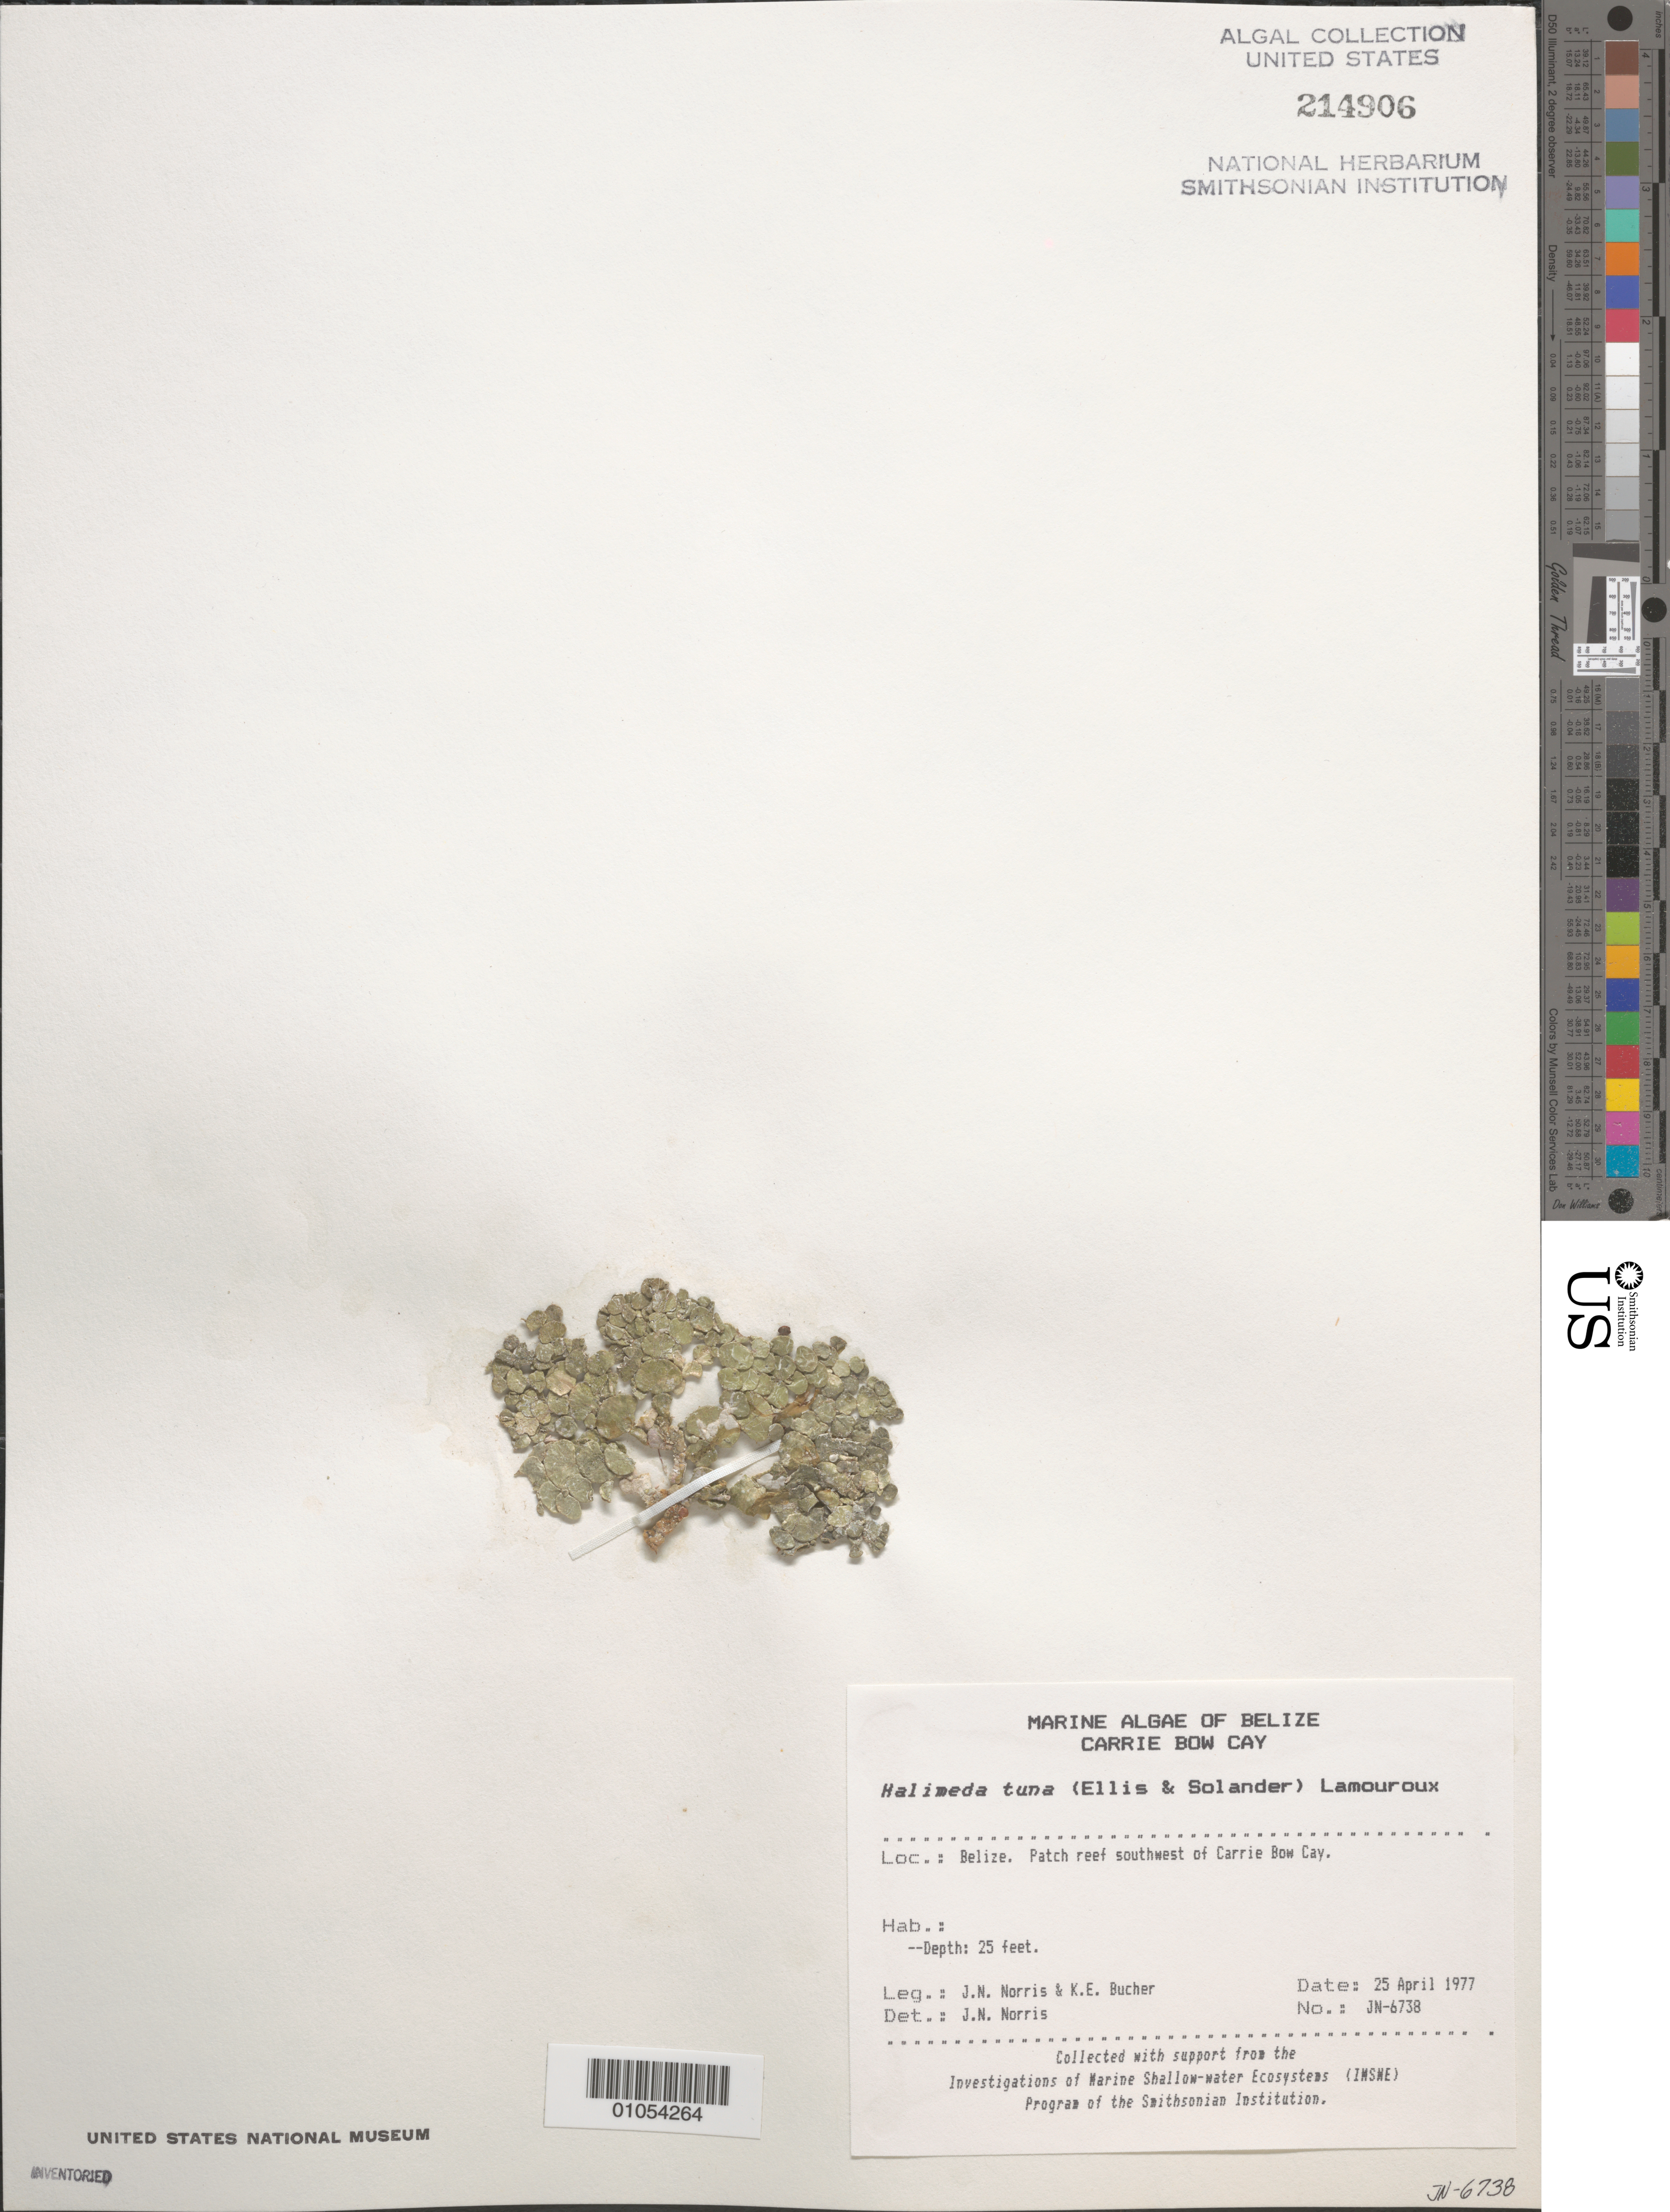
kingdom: Plantae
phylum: Chlorophyta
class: Ulvophyceae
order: Bryopsidales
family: Halimedaceae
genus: Halimeda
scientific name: Halimeda tuna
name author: (J. Ellis & Sol.) J.V.Lamouroux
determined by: Norris, James N.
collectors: J. N. Norris & K. E. Bucher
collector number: JN-6738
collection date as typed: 25 Apr 1977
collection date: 1977-04-25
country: Belize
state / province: Stann Creek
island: Carrie Bow Cay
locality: Patch reef southwest of Carrie Bow Cay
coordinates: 16 48'N, 88 05'W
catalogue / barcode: US 214906